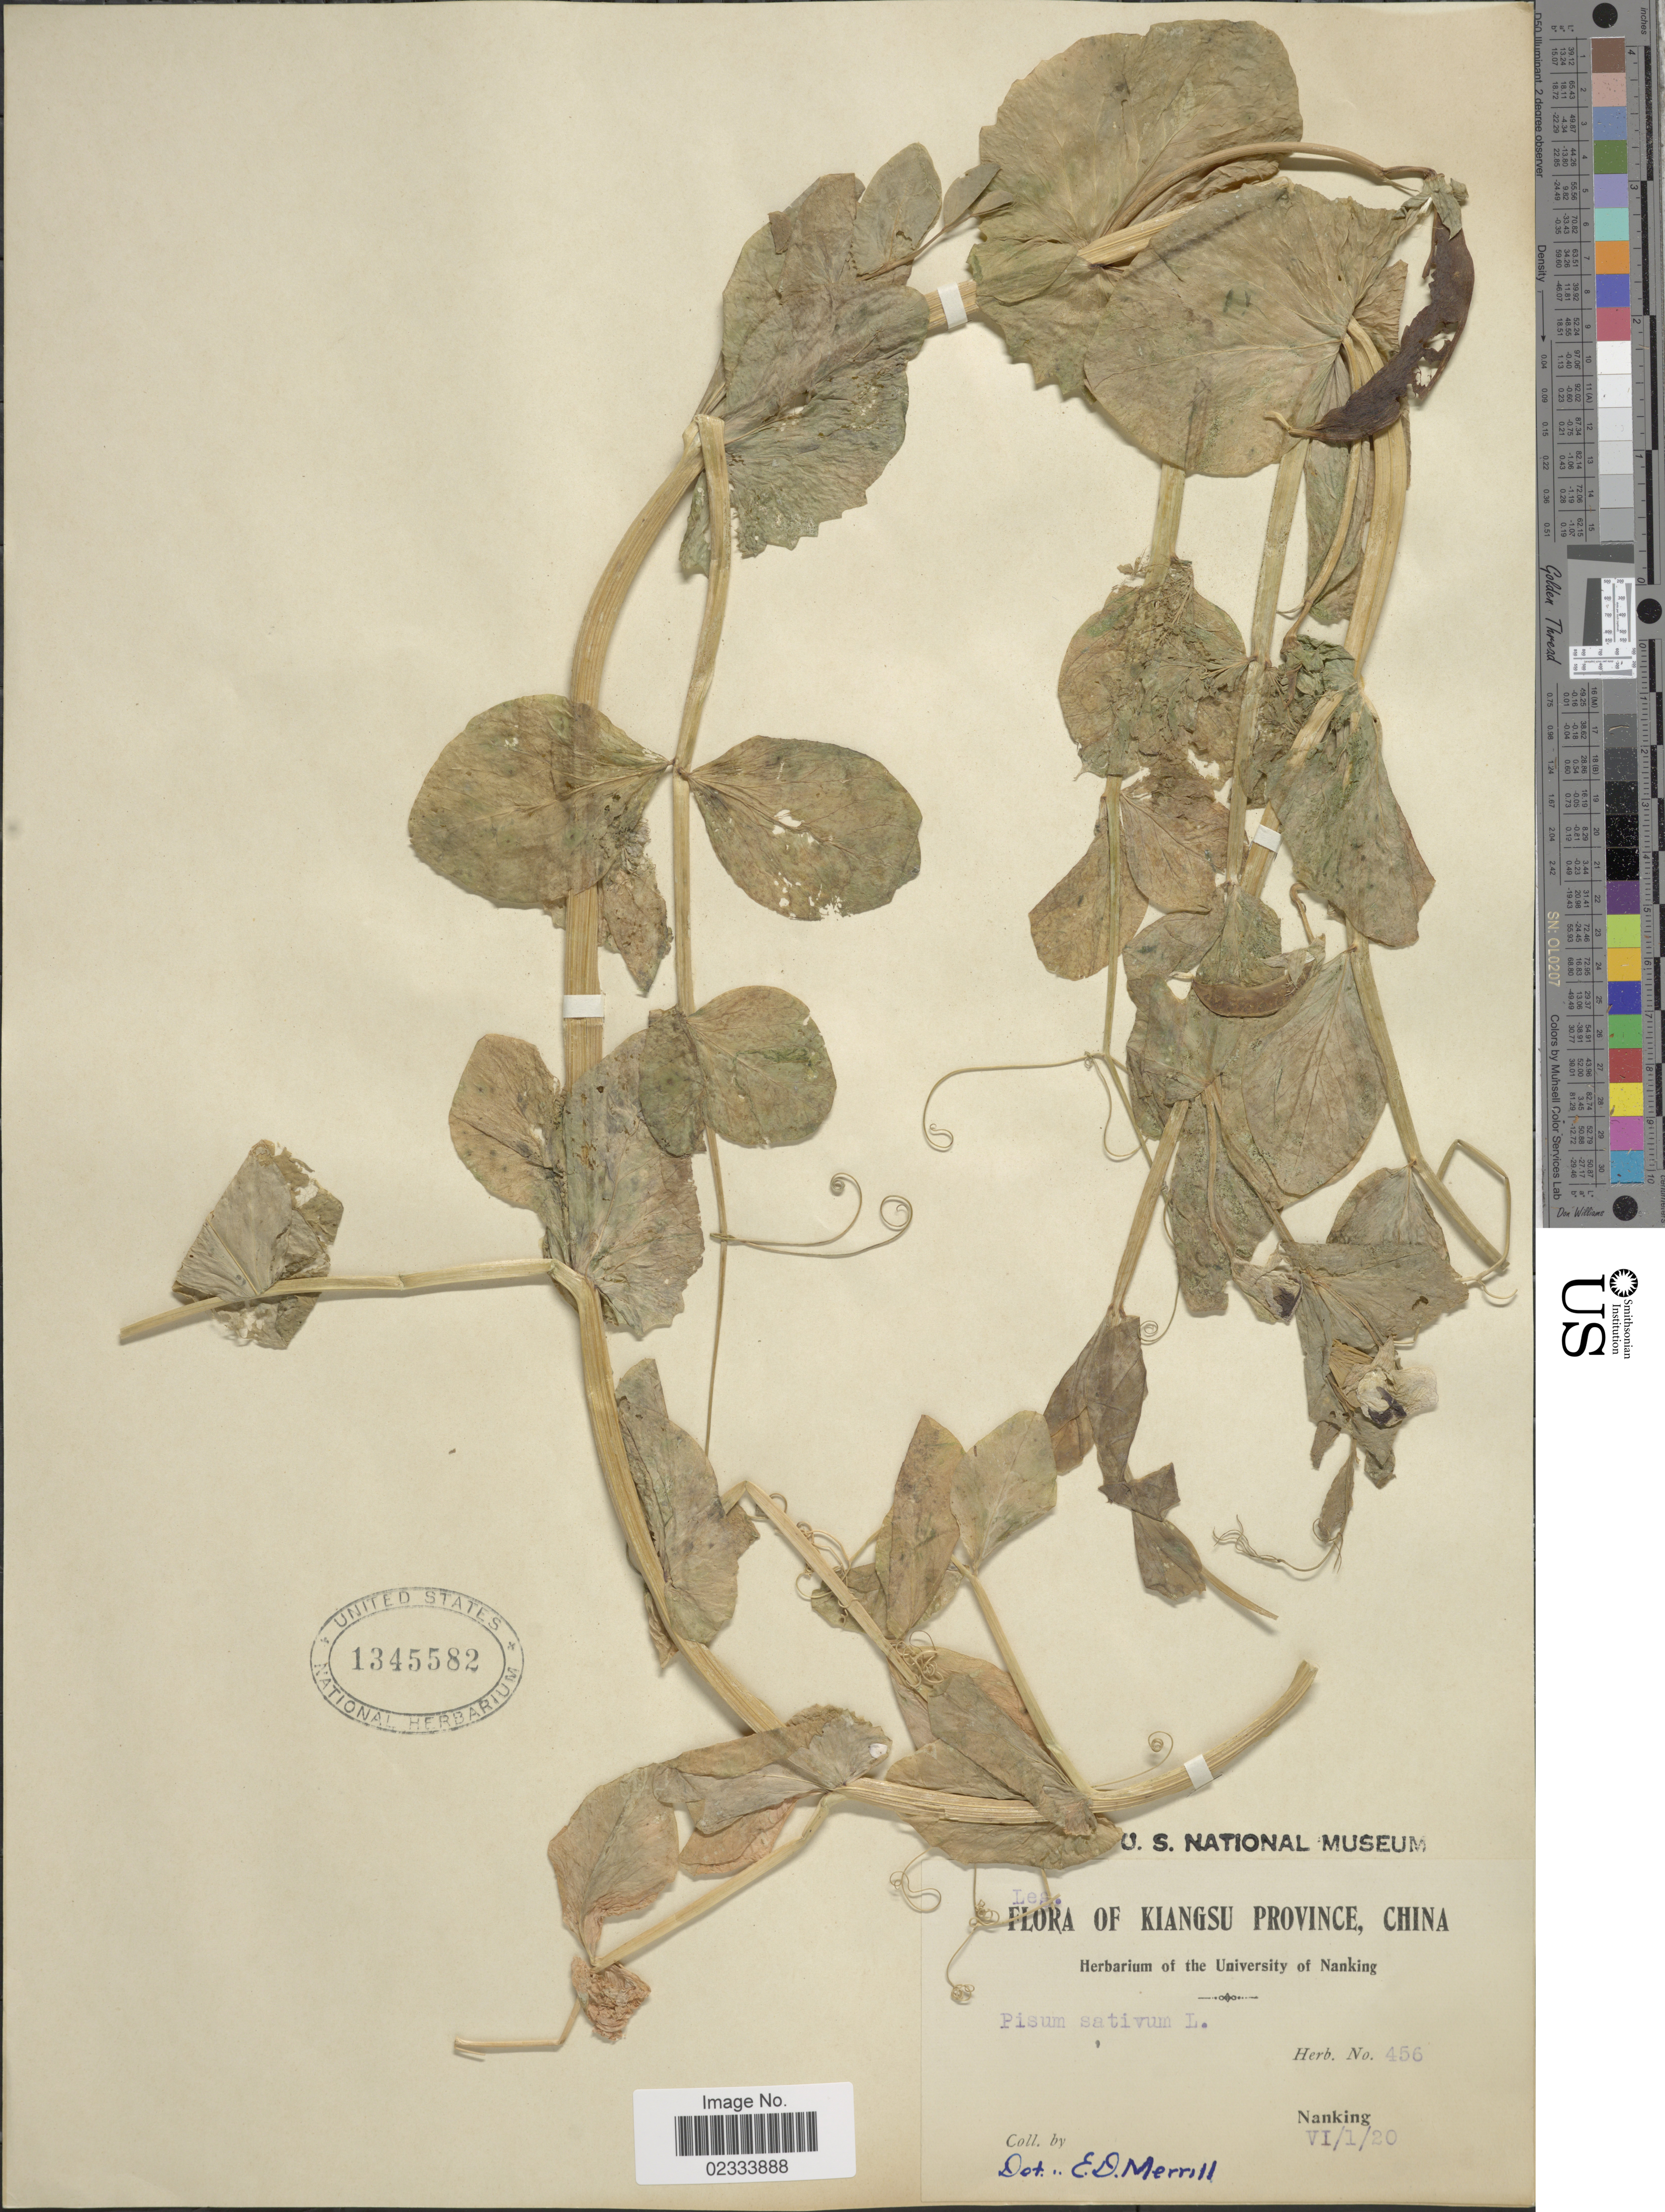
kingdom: Plantae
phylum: Tracheophyta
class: Magnoliopsida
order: Fabales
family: Fabaceae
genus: Pisum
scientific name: Pisum sativum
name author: L.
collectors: ex herb. University of Nanking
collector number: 456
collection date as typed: Transcribed d/m/y: 1/6/20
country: China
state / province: Jiangsu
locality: Kiangsu Province, Nanking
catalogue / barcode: US 1345582